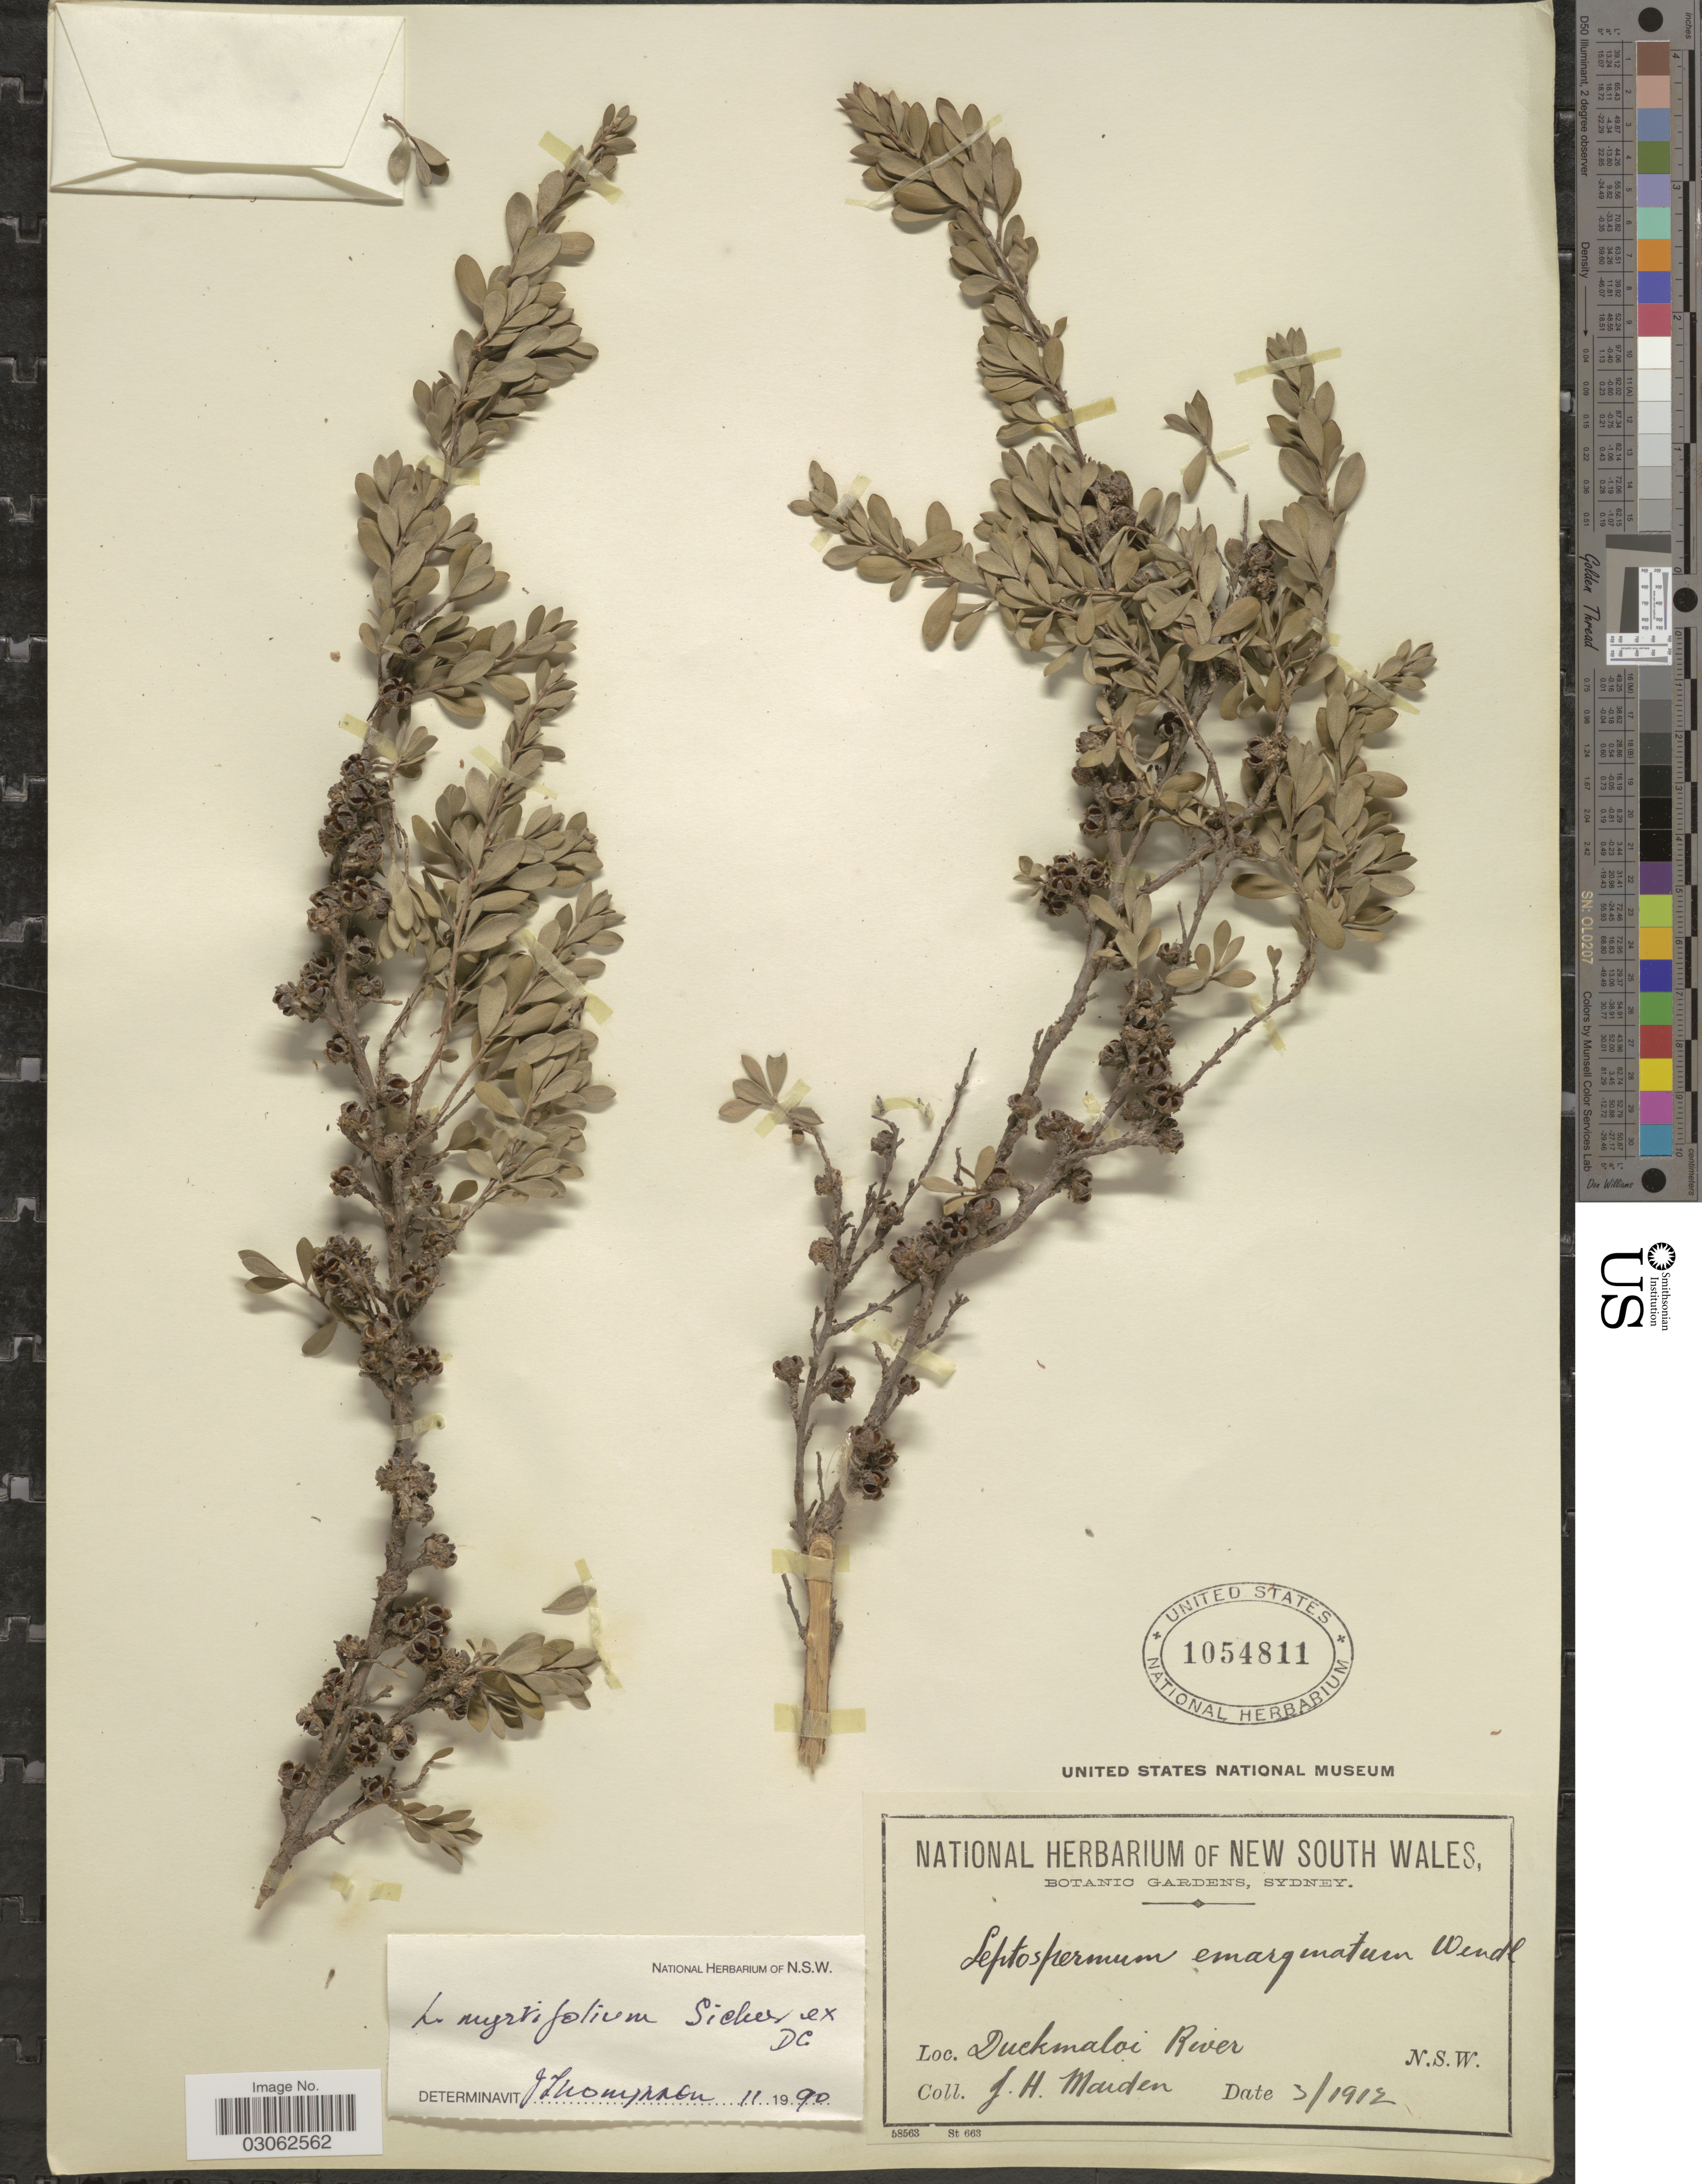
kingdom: Plantae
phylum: Tracheophyta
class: Magnoliopsida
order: Myrtales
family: Myrtaceae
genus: Neofabricia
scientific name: Neofabricia myrtifolia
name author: Joy Thomps.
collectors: J. Maiden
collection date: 1912-03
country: Australia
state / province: New South Wales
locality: Duckmaloi River. N.S.W.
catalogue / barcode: US 1054811